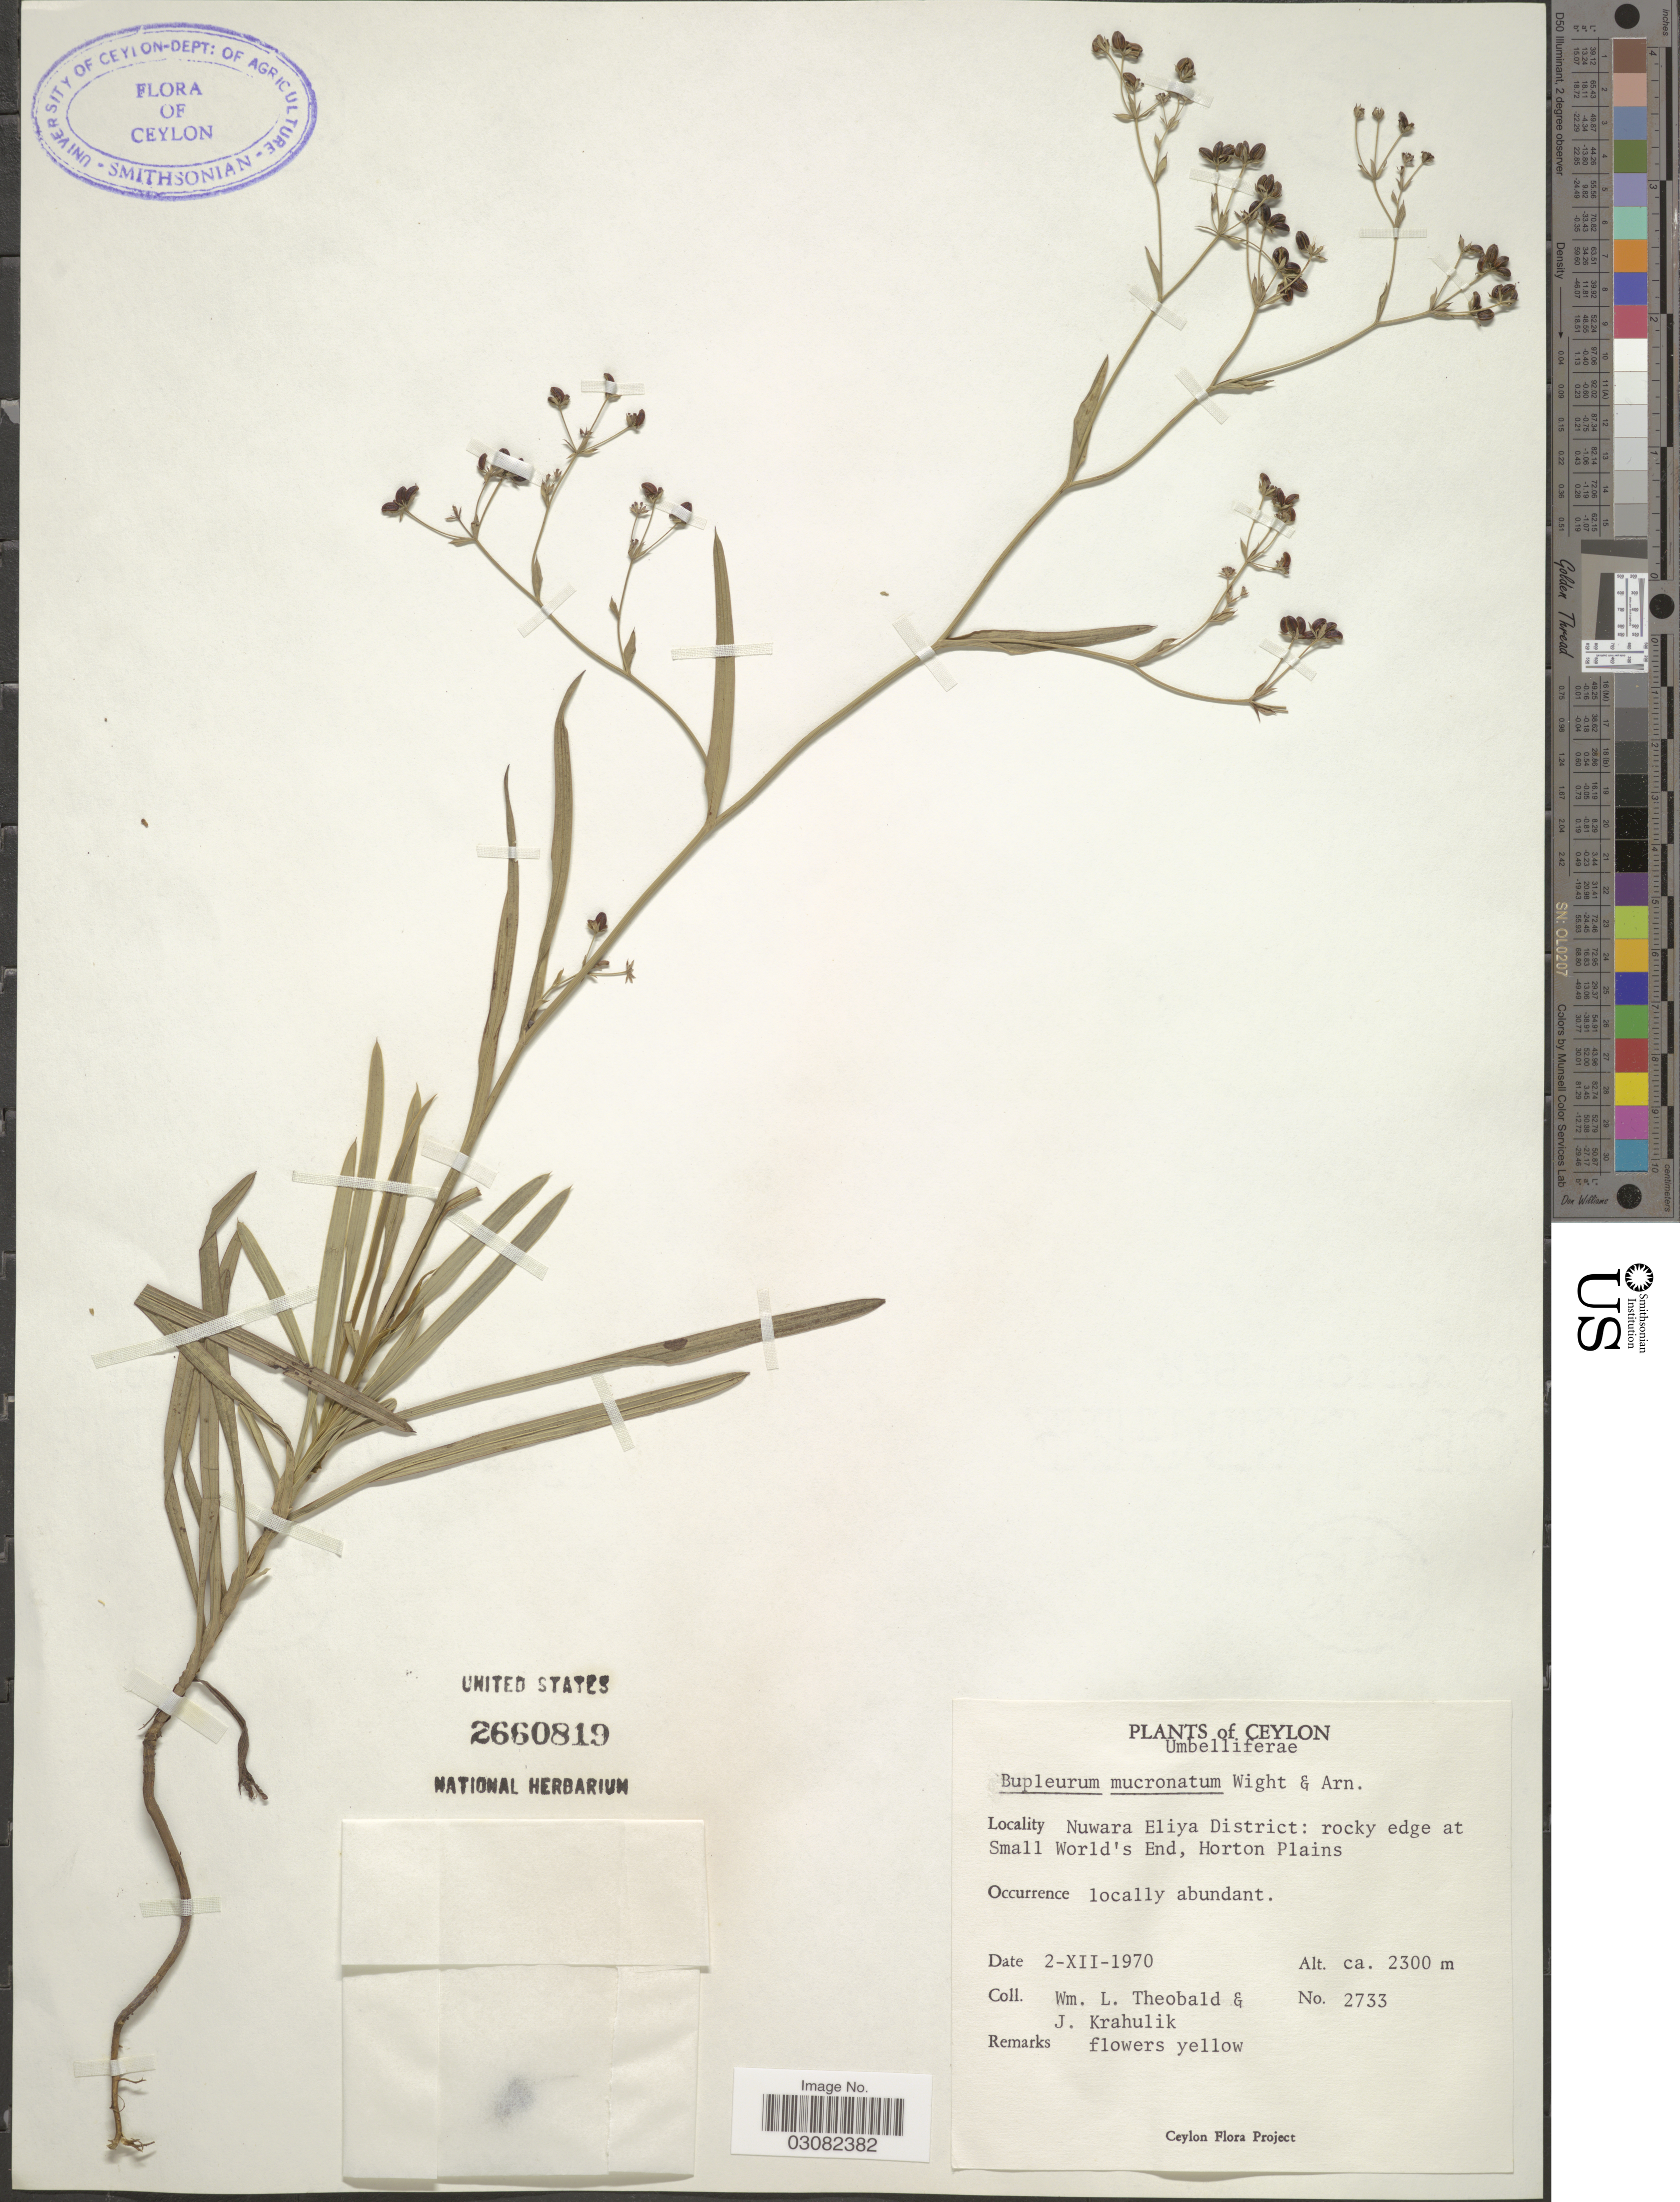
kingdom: Plantae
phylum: Tracheophyta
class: Magnoliopsida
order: Apiales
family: Apiaceae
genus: Bupleurum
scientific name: Bupleurum mucronatum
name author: Brouss. ex Spreng.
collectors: W. L. Theobald & J. Krahulik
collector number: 2733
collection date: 1970-12-02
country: Sri Lanka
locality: Ceylon. Nuwara Eliya District: rocky edge at Small World's End, Horton Plains.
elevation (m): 2300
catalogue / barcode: US 2660819